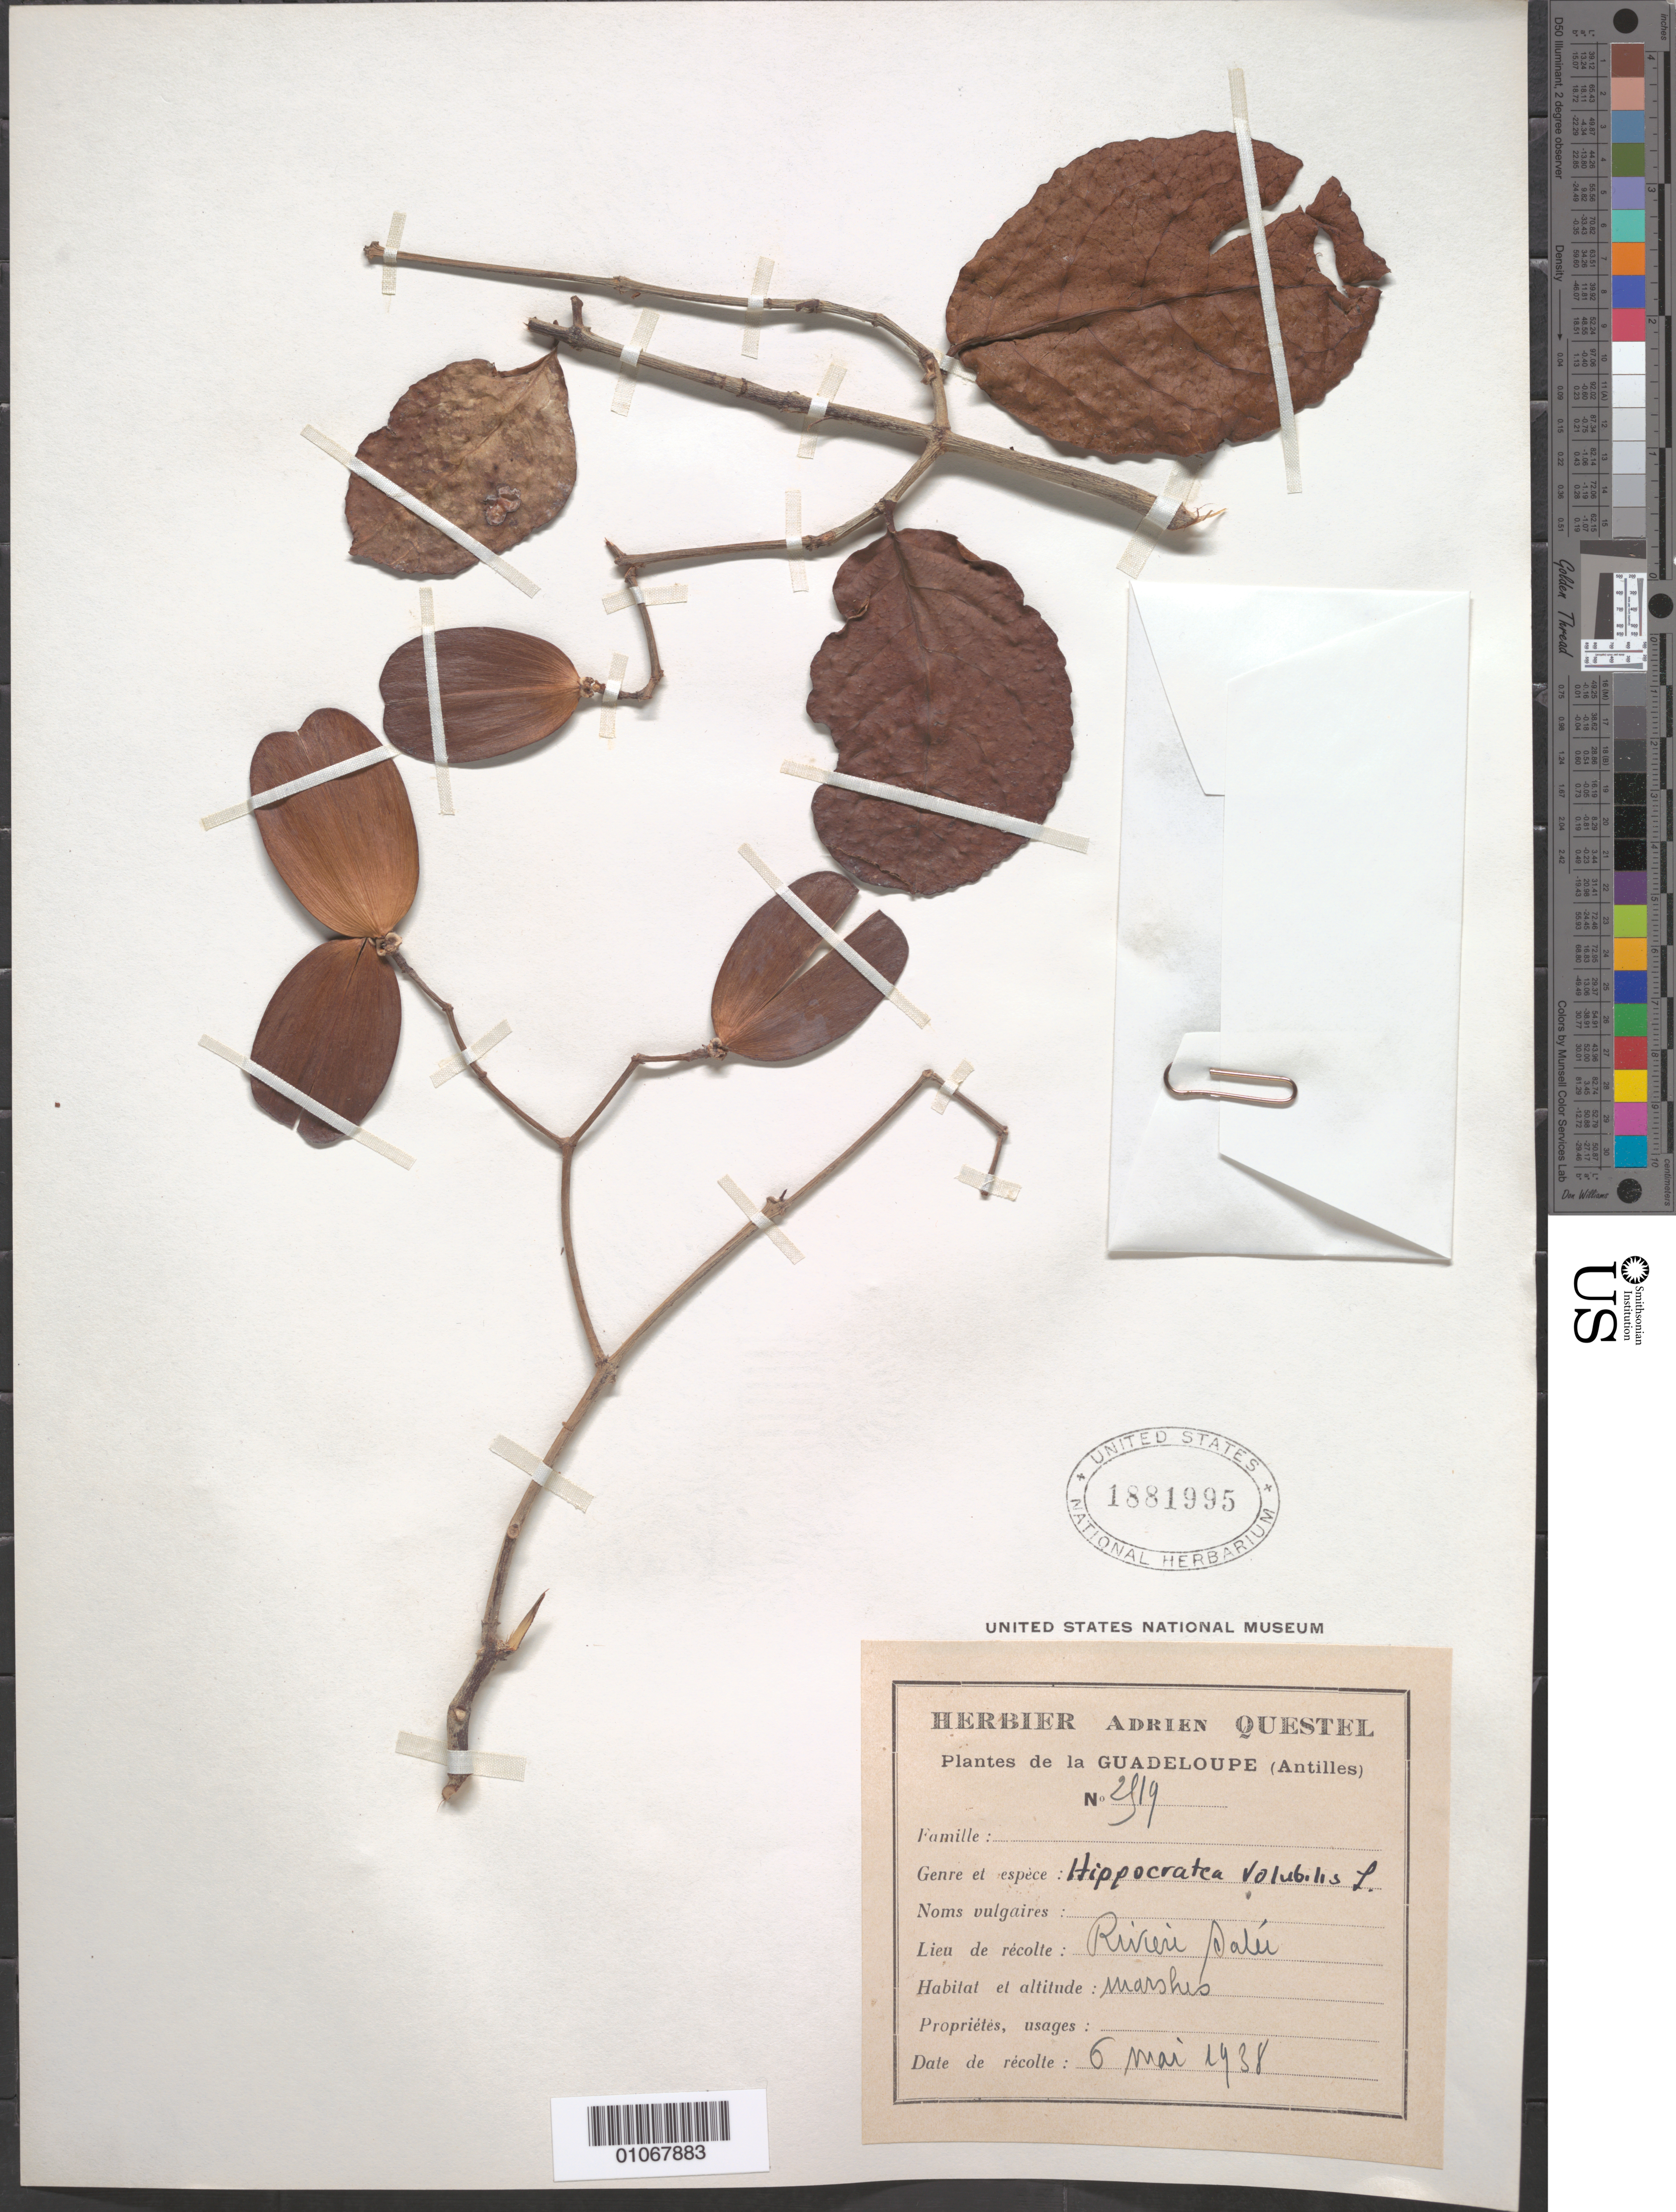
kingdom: Plantae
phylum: Tracheophyta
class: Magnoliopsida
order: Celastrales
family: Celastraceae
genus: Hippocratea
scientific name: Hippocratea volubilis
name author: L.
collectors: A. Questel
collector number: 2179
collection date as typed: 06 May 1938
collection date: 1938-05-06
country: Guadeloupe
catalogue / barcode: US 1881995